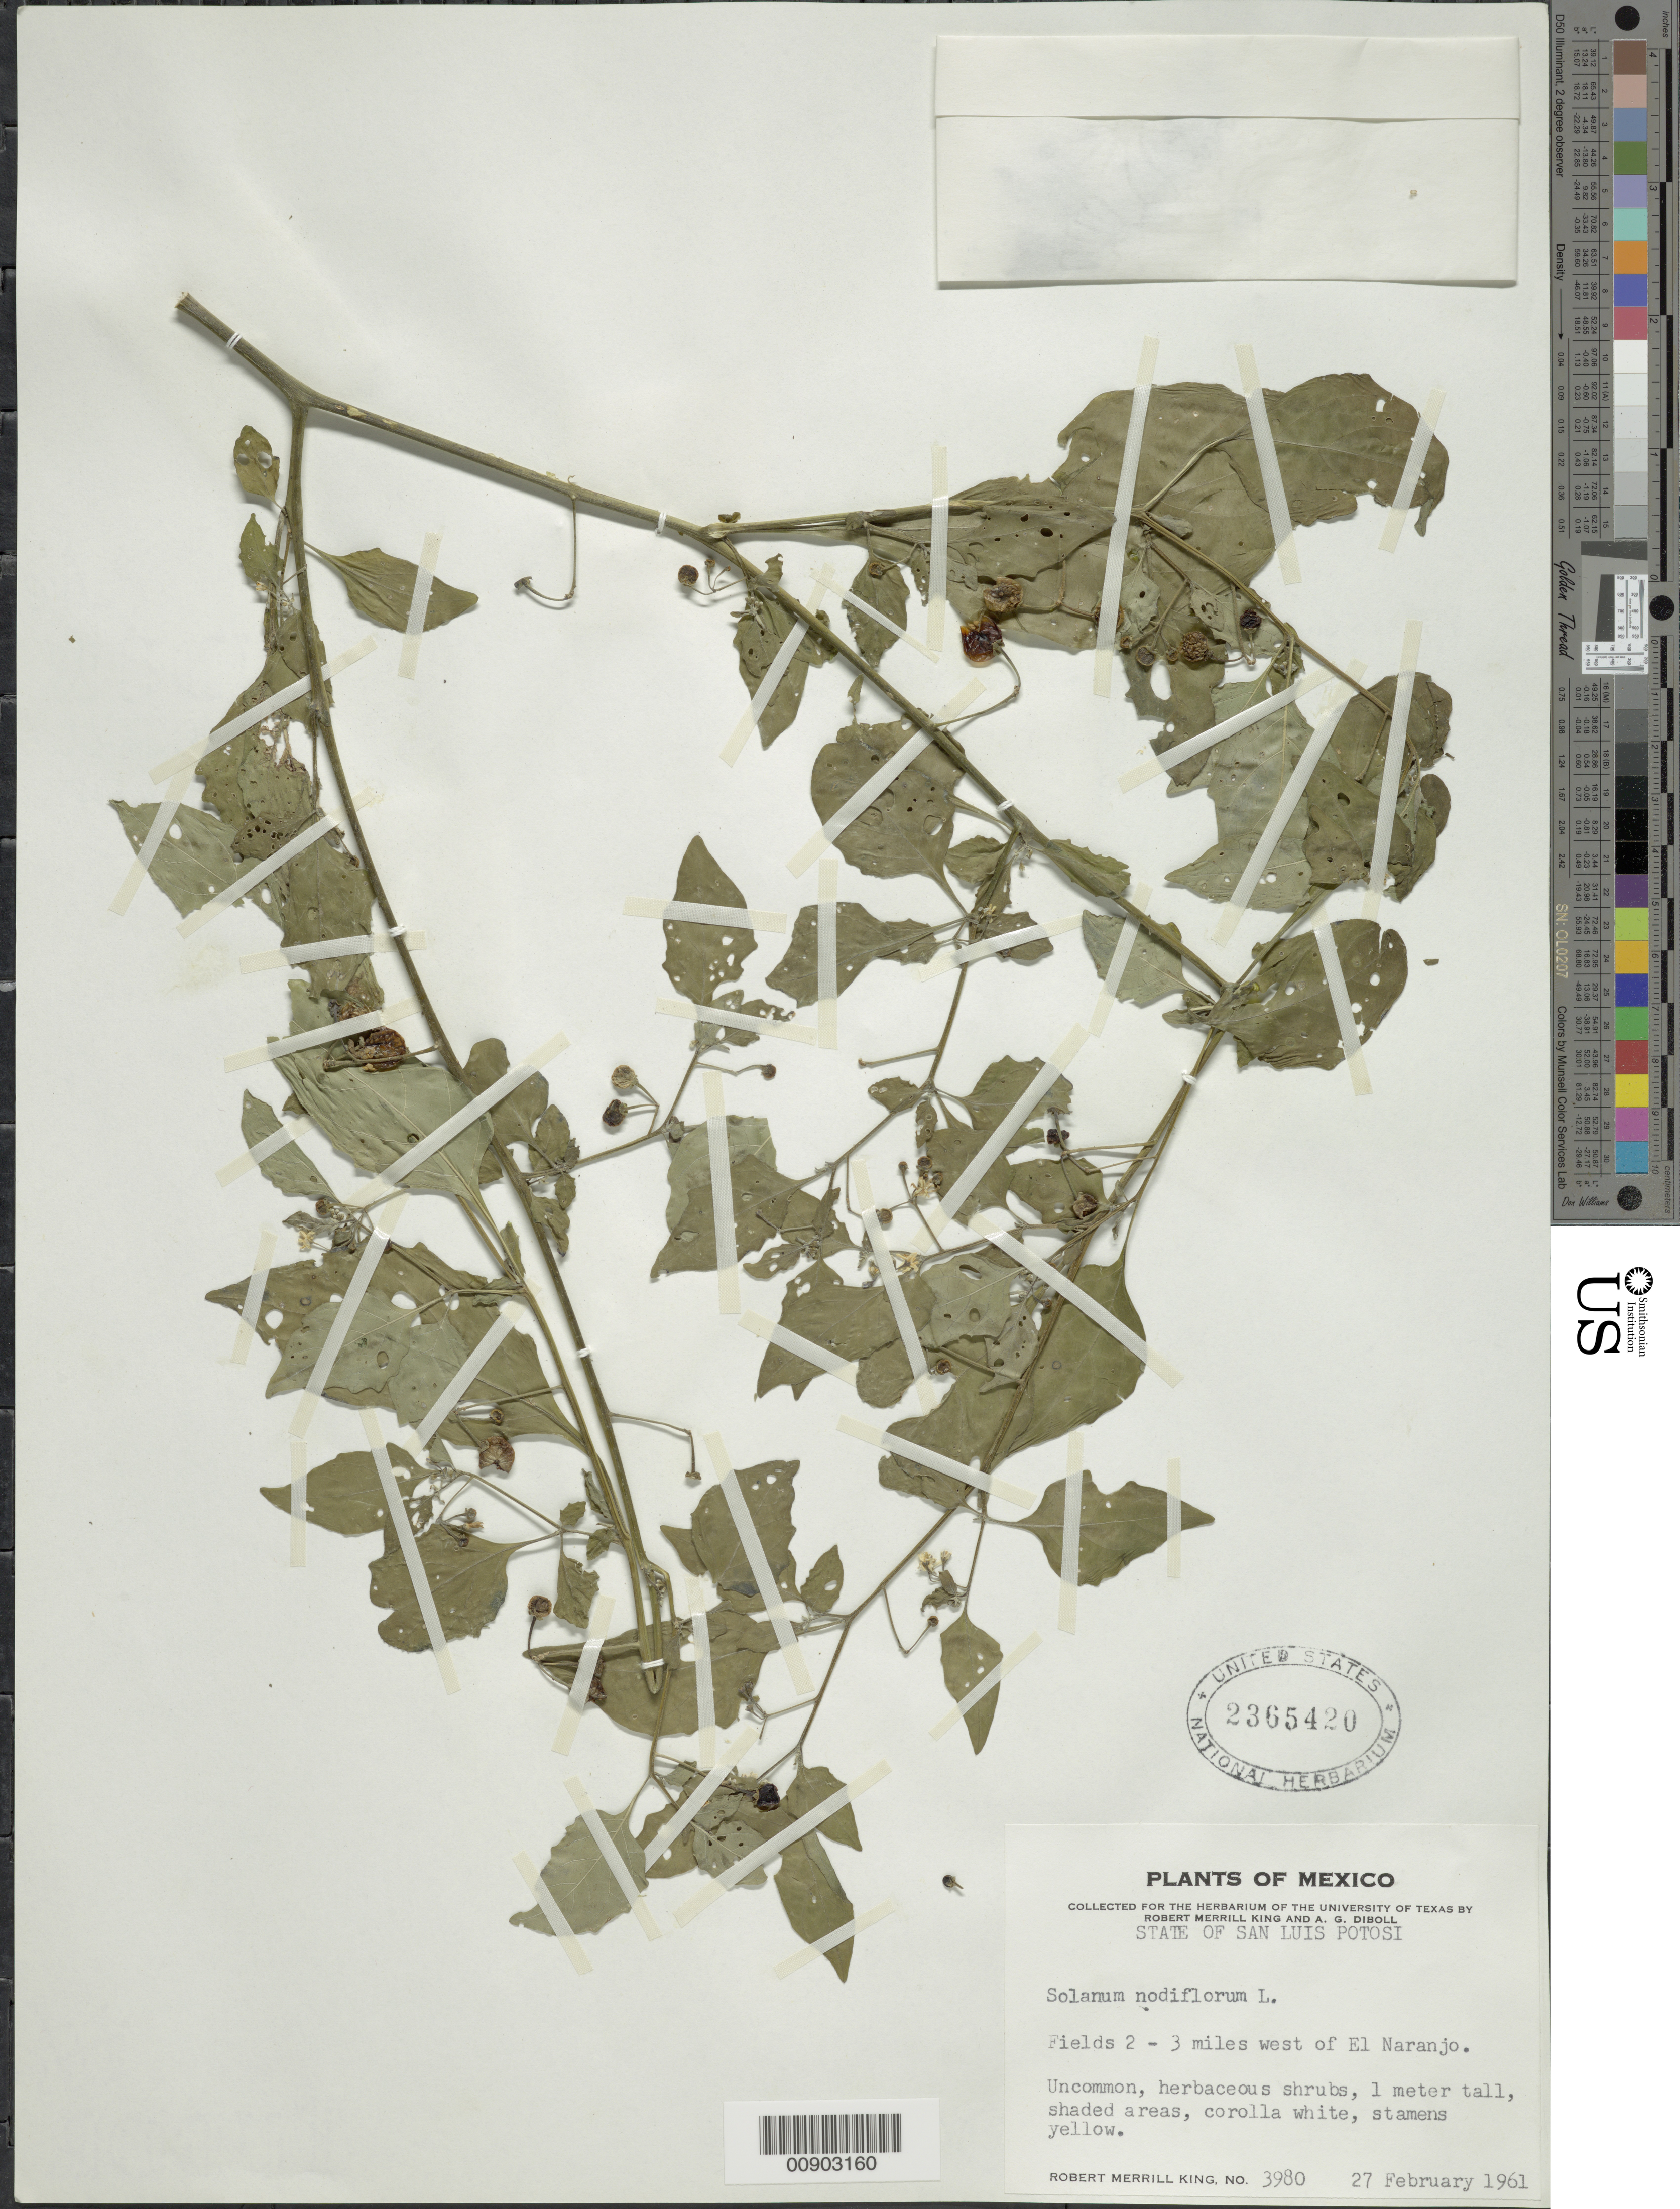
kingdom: Plantae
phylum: Tracheophyta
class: Magnoliopsida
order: Solanales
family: Solanaceae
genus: Solanum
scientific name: Solanum nigrescens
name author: M. Martens & Galeotti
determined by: Knapp, S. D.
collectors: R. M. King & A. Diboll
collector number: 3980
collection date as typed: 27 Feb 1961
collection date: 1961-02-27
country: Mexico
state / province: San Luis Potosí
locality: Fields 2 - 3 miles west of El Naranjo, San Luis Potosí.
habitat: Shaded areas.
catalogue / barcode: US 2365420